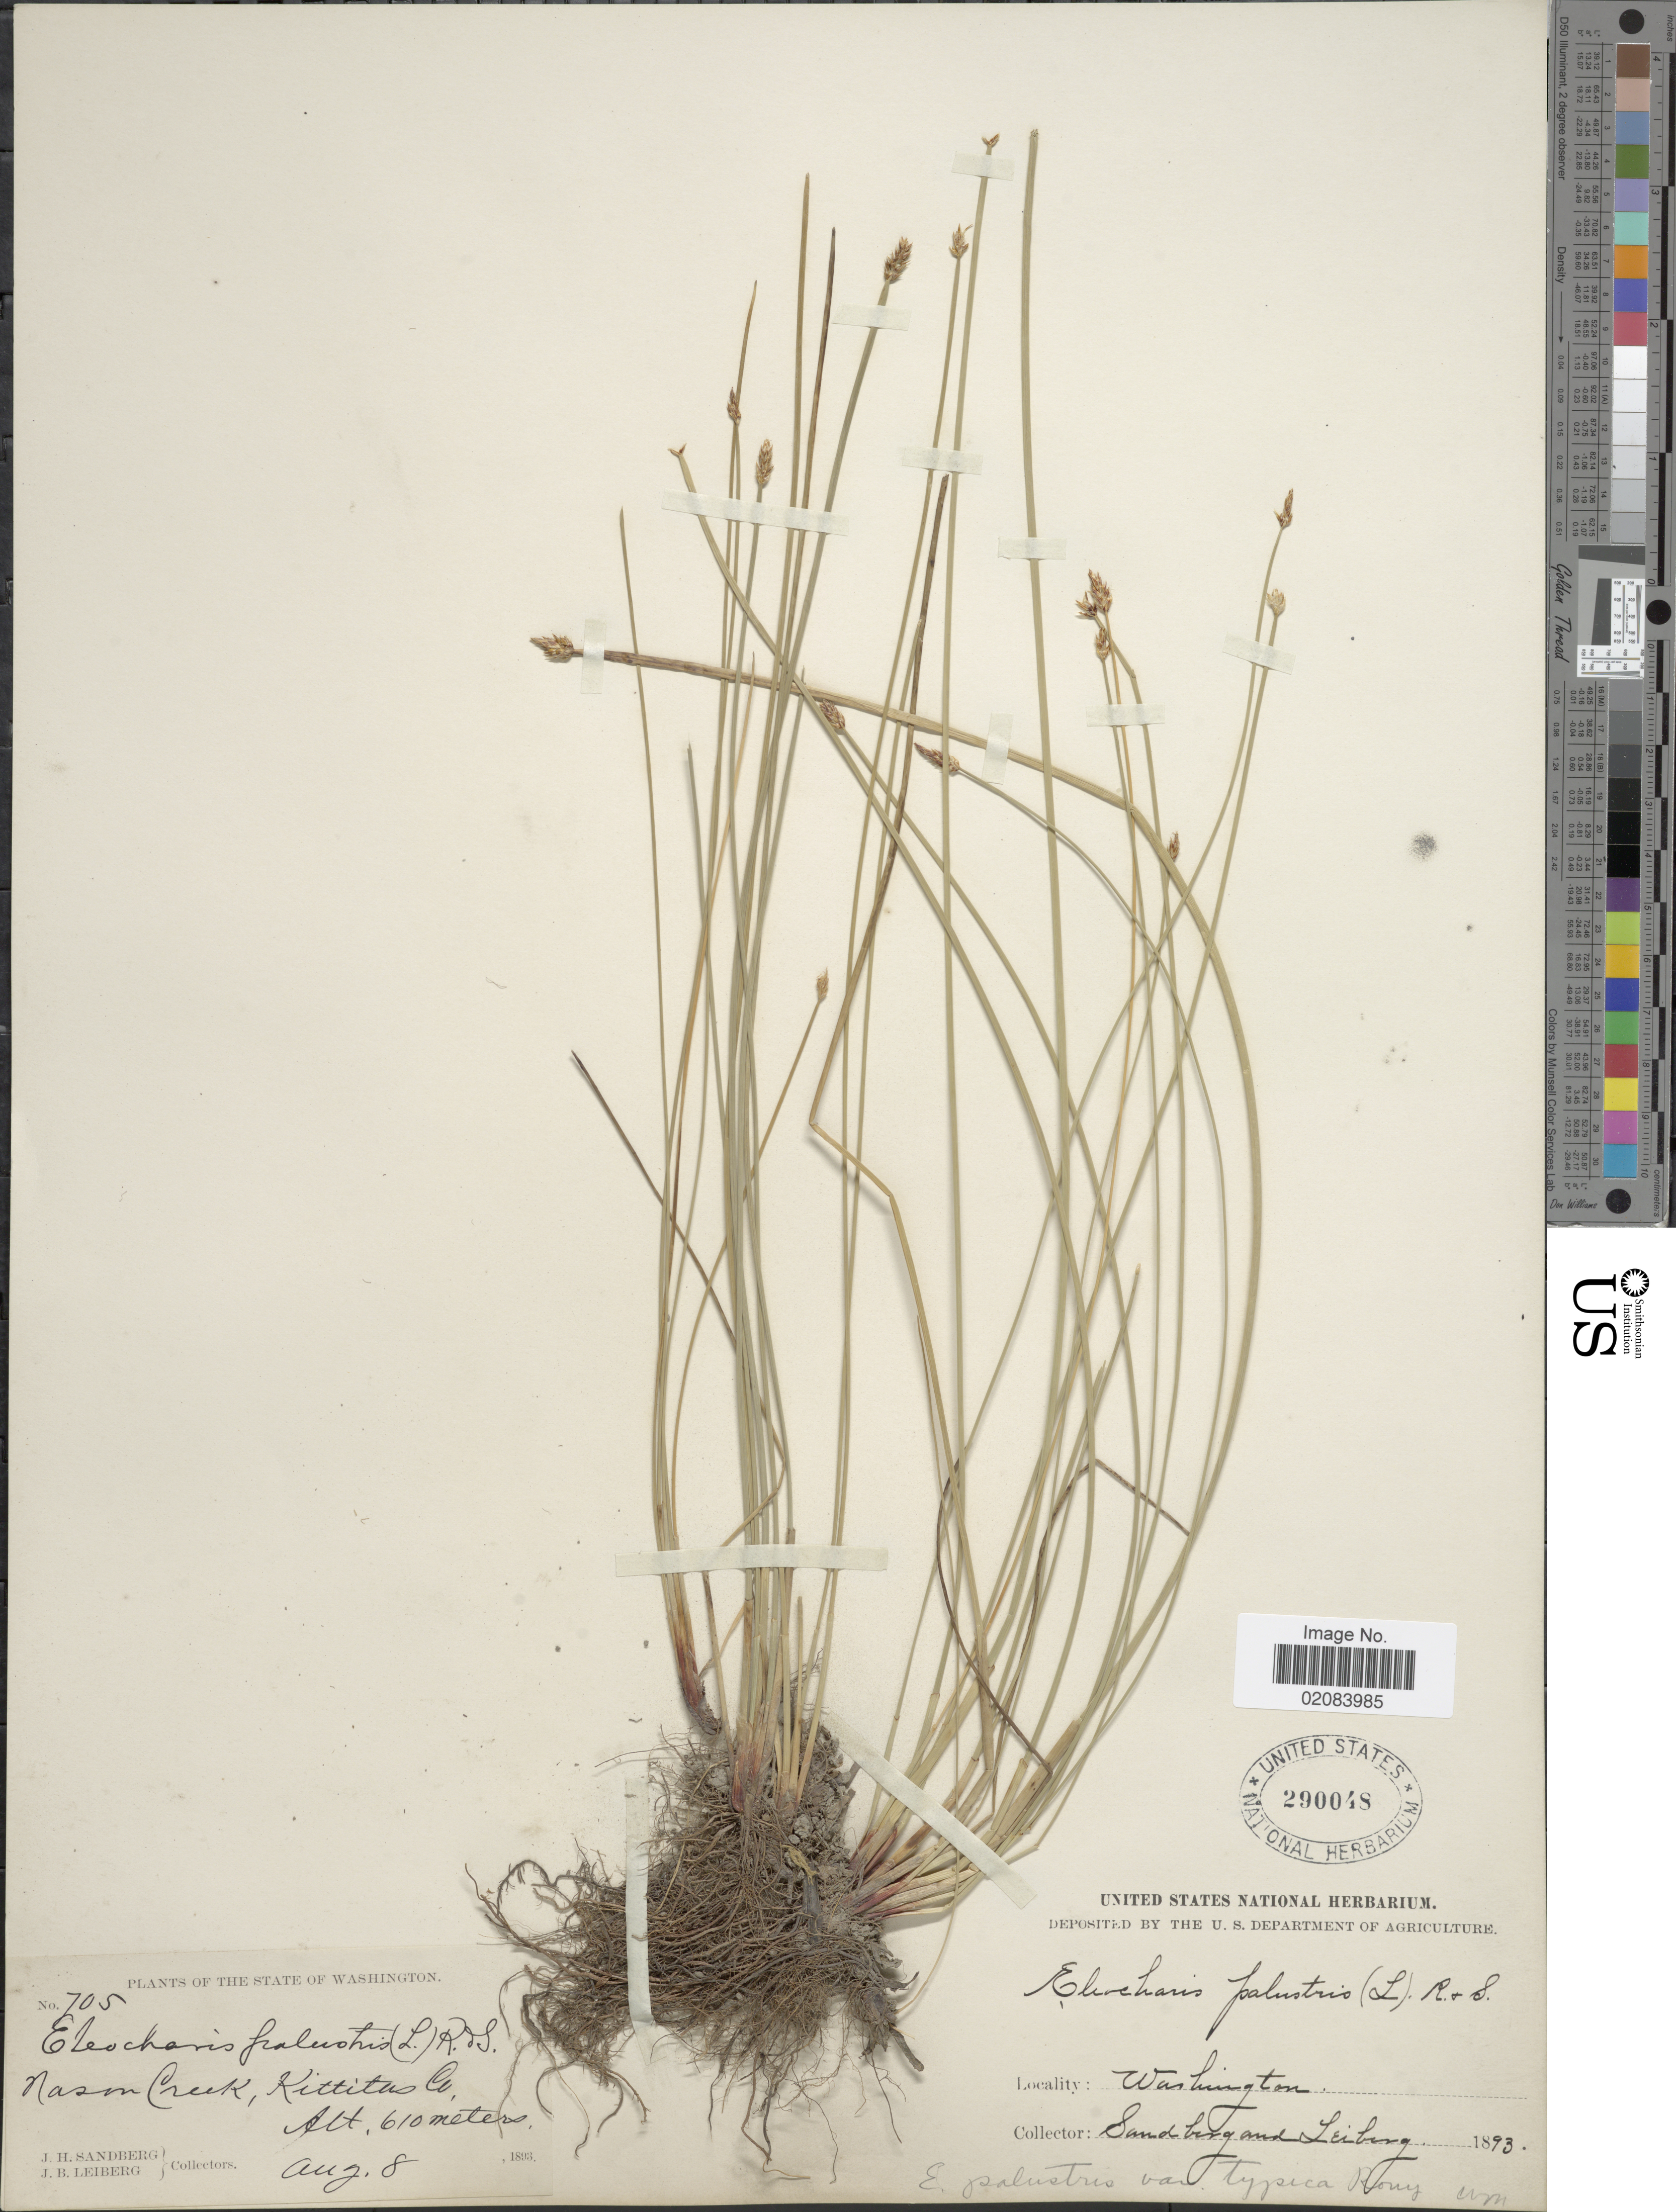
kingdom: Plantae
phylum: Tracheophyta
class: Liliopsida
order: Poales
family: Cyperaceae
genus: Eleocharis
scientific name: Eleocharis palustris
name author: (L.) Roem. & Schult.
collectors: J. H. Sandberg & J. B. Leiberg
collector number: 705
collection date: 1893-08-08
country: United States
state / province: Washington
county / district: Kittitas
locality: Washington, Nason Creek, Kittitas Co.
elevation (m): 610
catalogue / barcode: US 290048